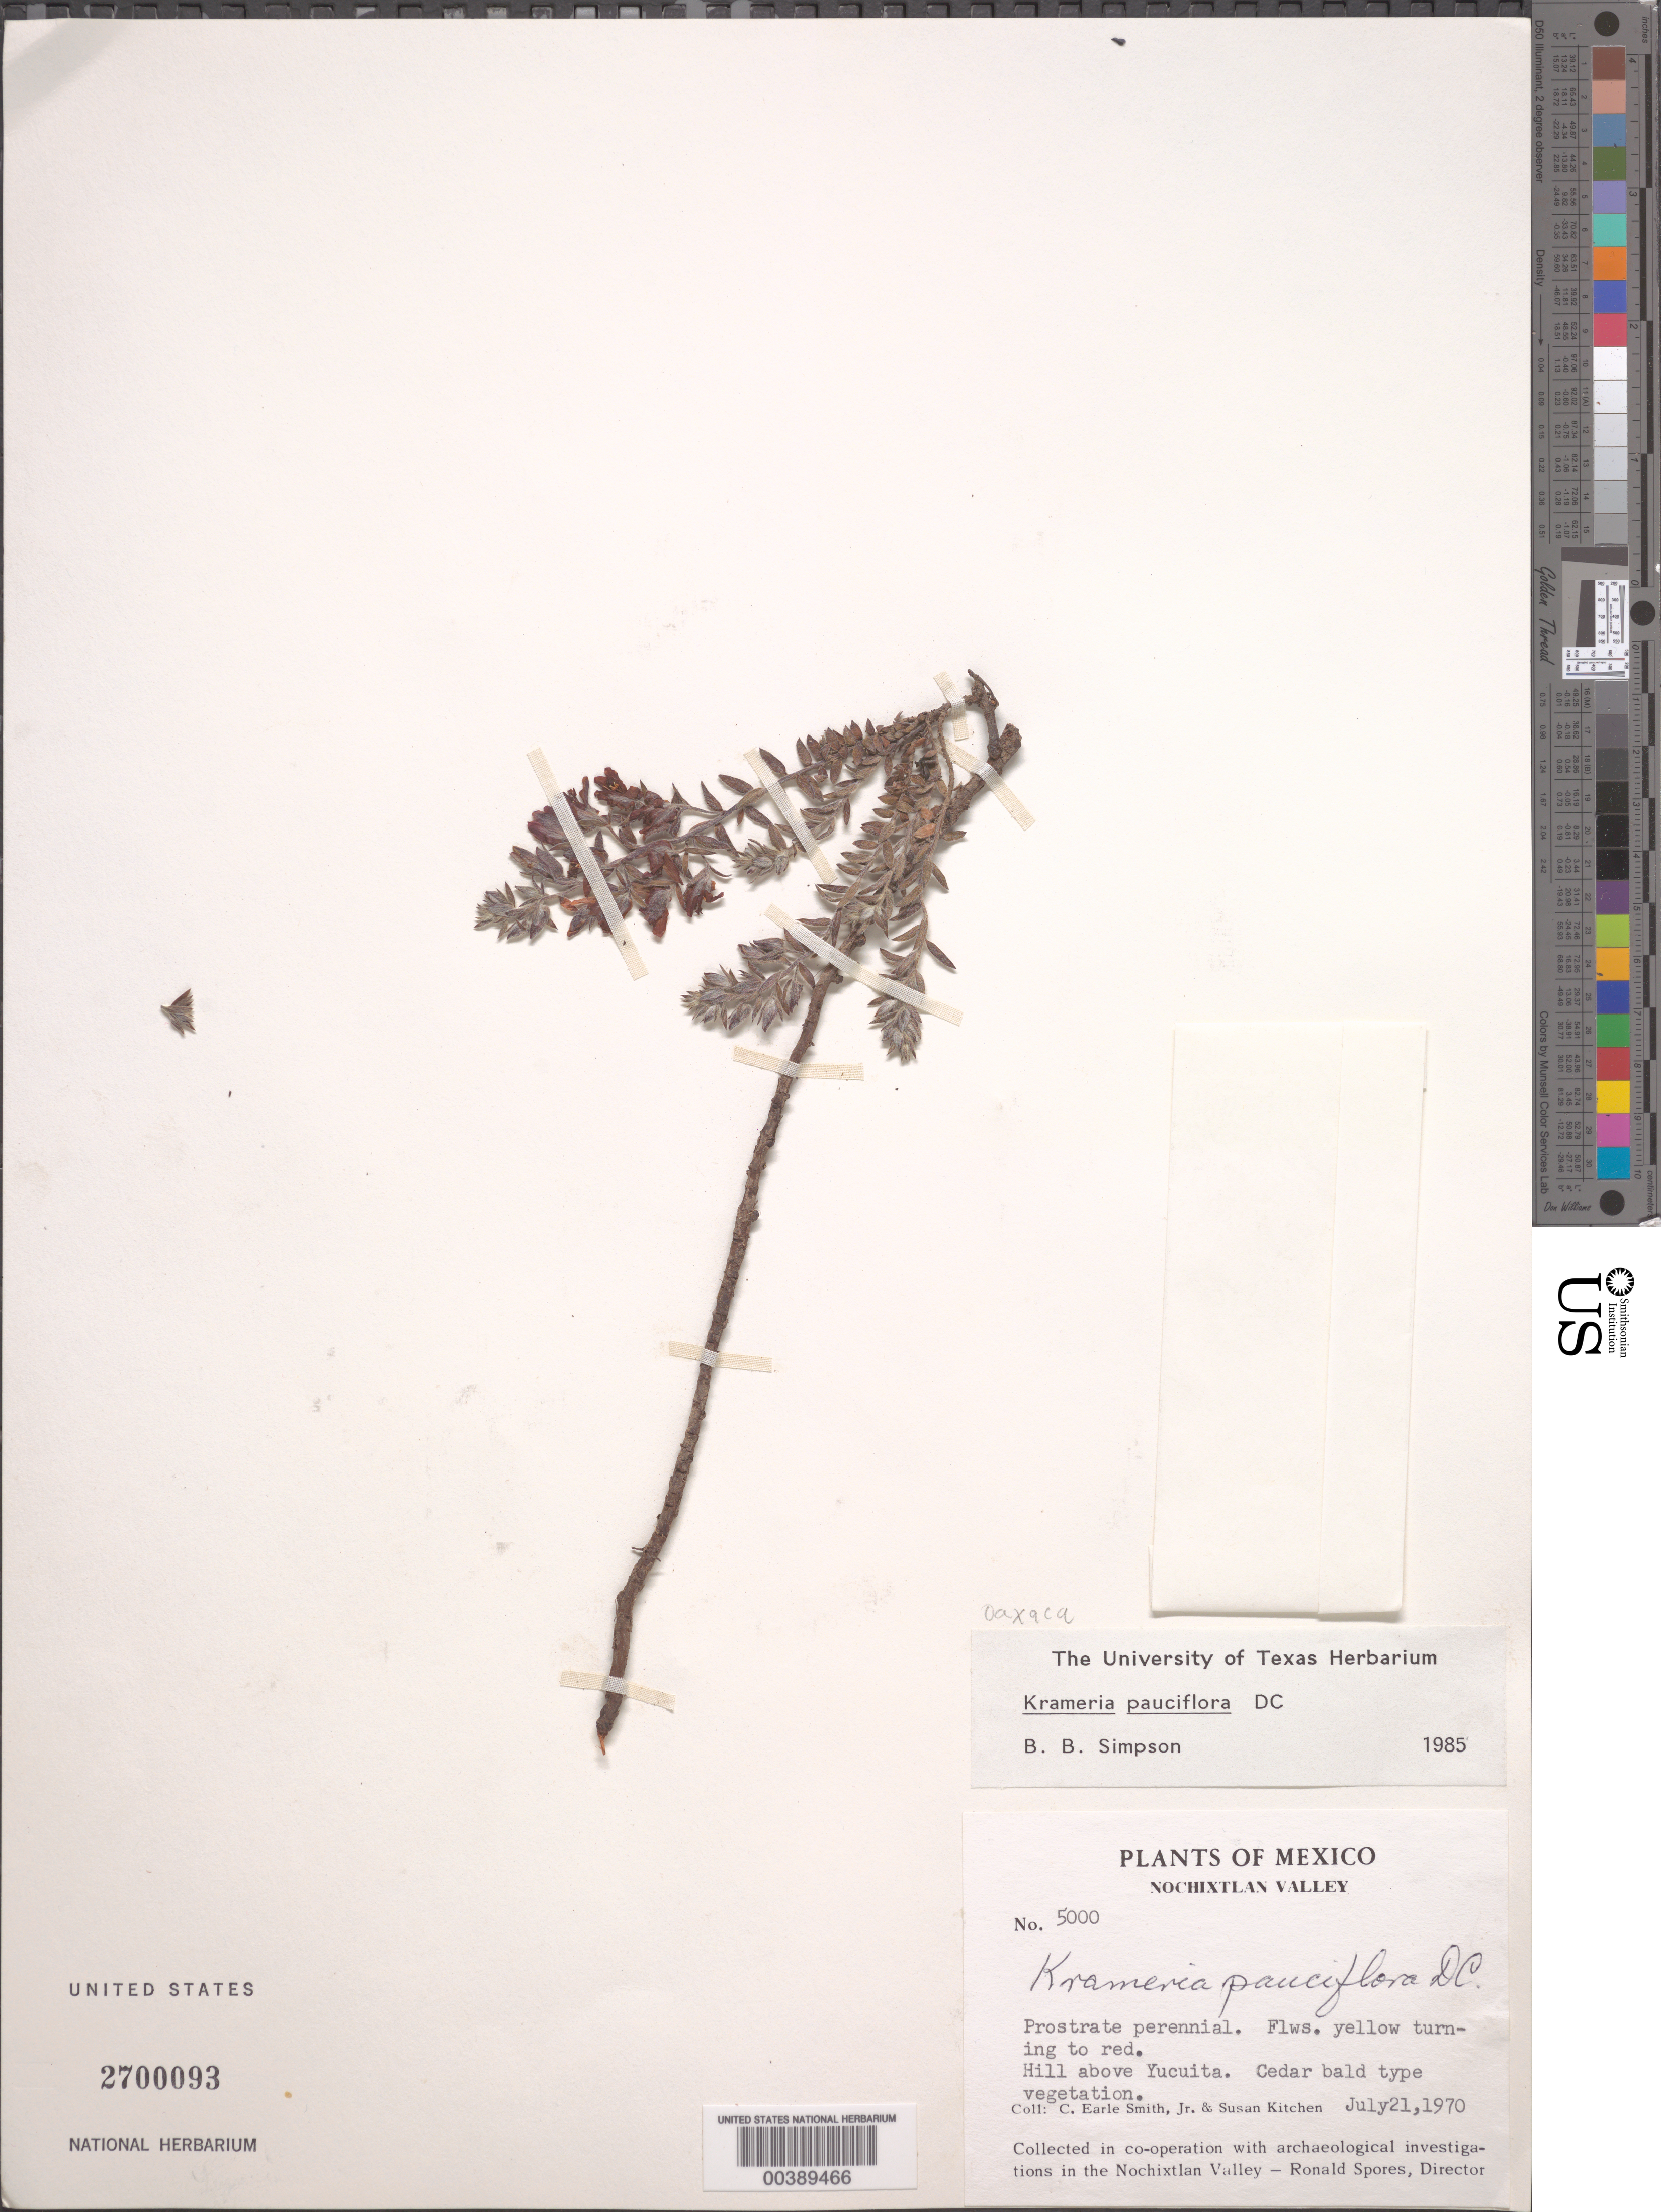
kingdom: Plantae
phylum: Tracheophyta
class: Magnoliopsida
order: Zygophyllales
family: Krameriaceae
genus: Krameria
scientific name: Krameria pauciflora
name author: DC.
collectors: C. E. Smith Jr. & S. Kitchen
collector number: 5000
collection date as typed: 21 Jul 1970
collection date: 1970-07-21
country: Mexico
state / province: Oaxaca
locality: Nochixtlan valley; hill above yucuita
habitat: Cedar bald type vegetation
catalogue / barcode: US 2700093